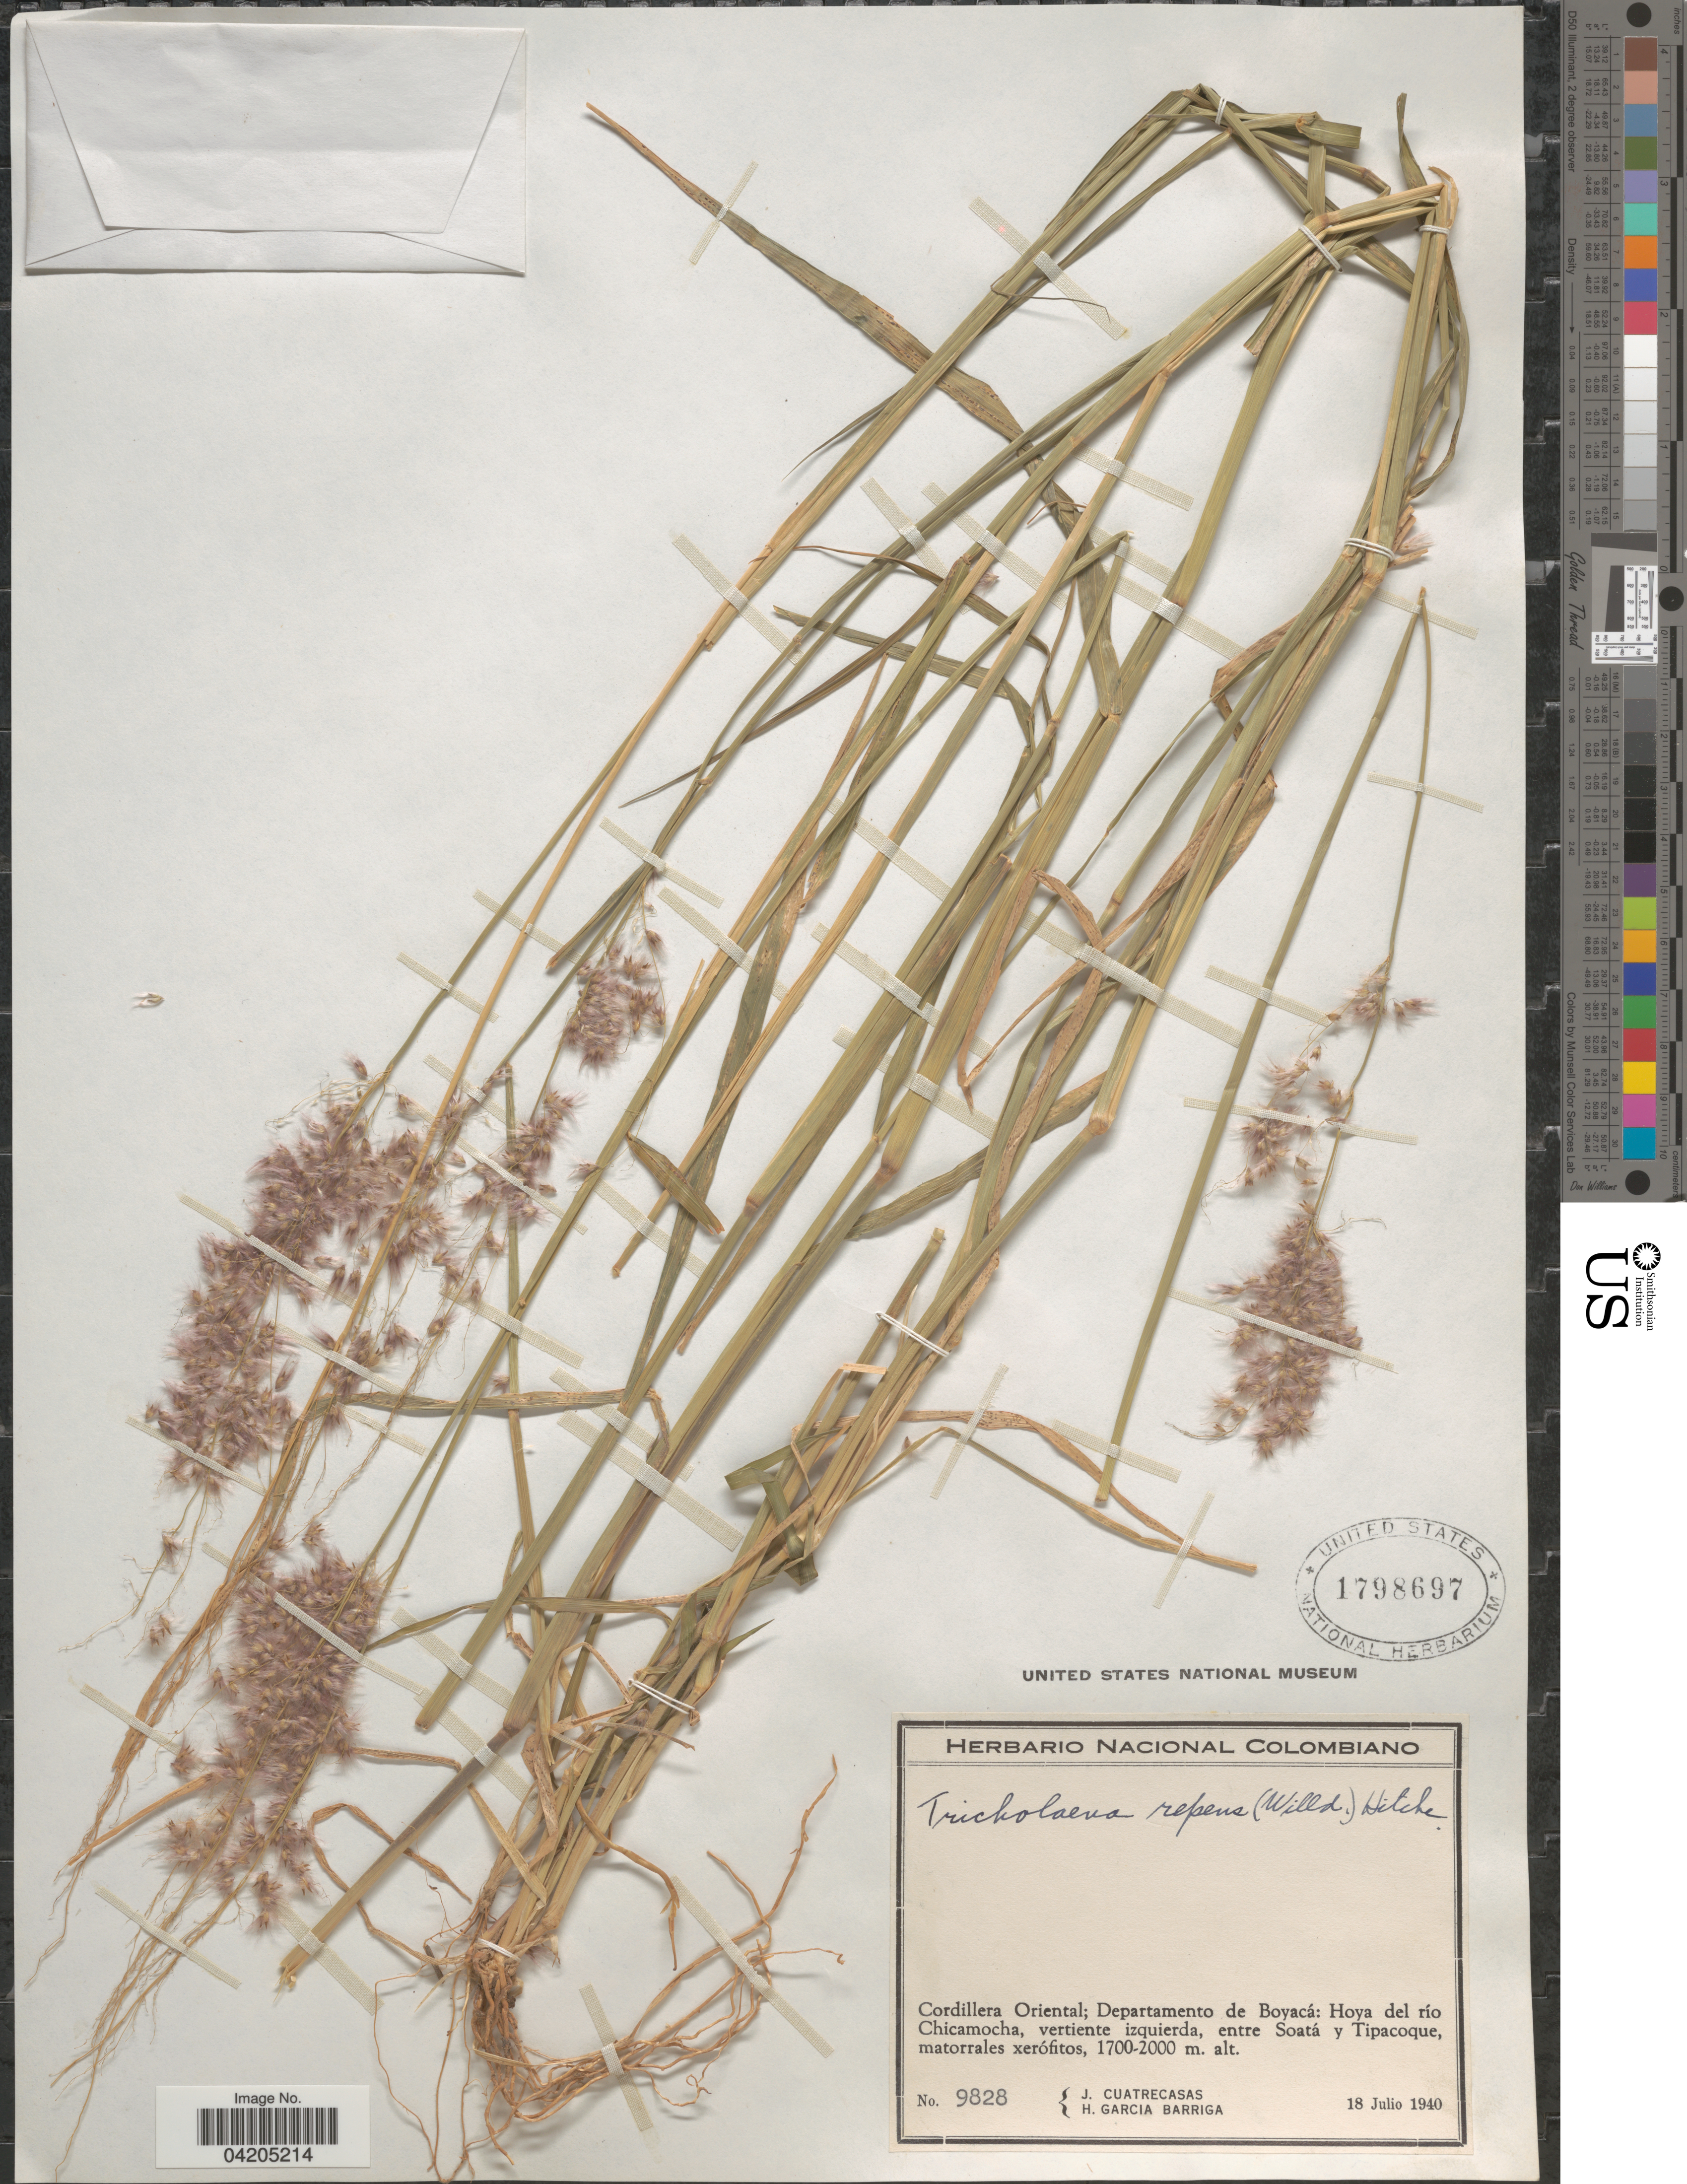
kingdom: Plantae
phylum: Tracheophyta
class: Liliopsida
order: Poales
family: Poaceae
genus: Melinis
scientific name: Melinis repens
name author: (Willd.) Zizka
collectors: J. Cuatrecasas & H. García Barriga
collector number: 9828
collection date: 1940-07-18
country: Colombia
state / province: Boyacá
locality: Cordillera Oriental; Departamento de Boyacá: Hoya del río Chicamocha, vertiente izquierda, entre Soatá y Tipacoque.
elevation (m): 1700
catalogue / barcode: US 1798697